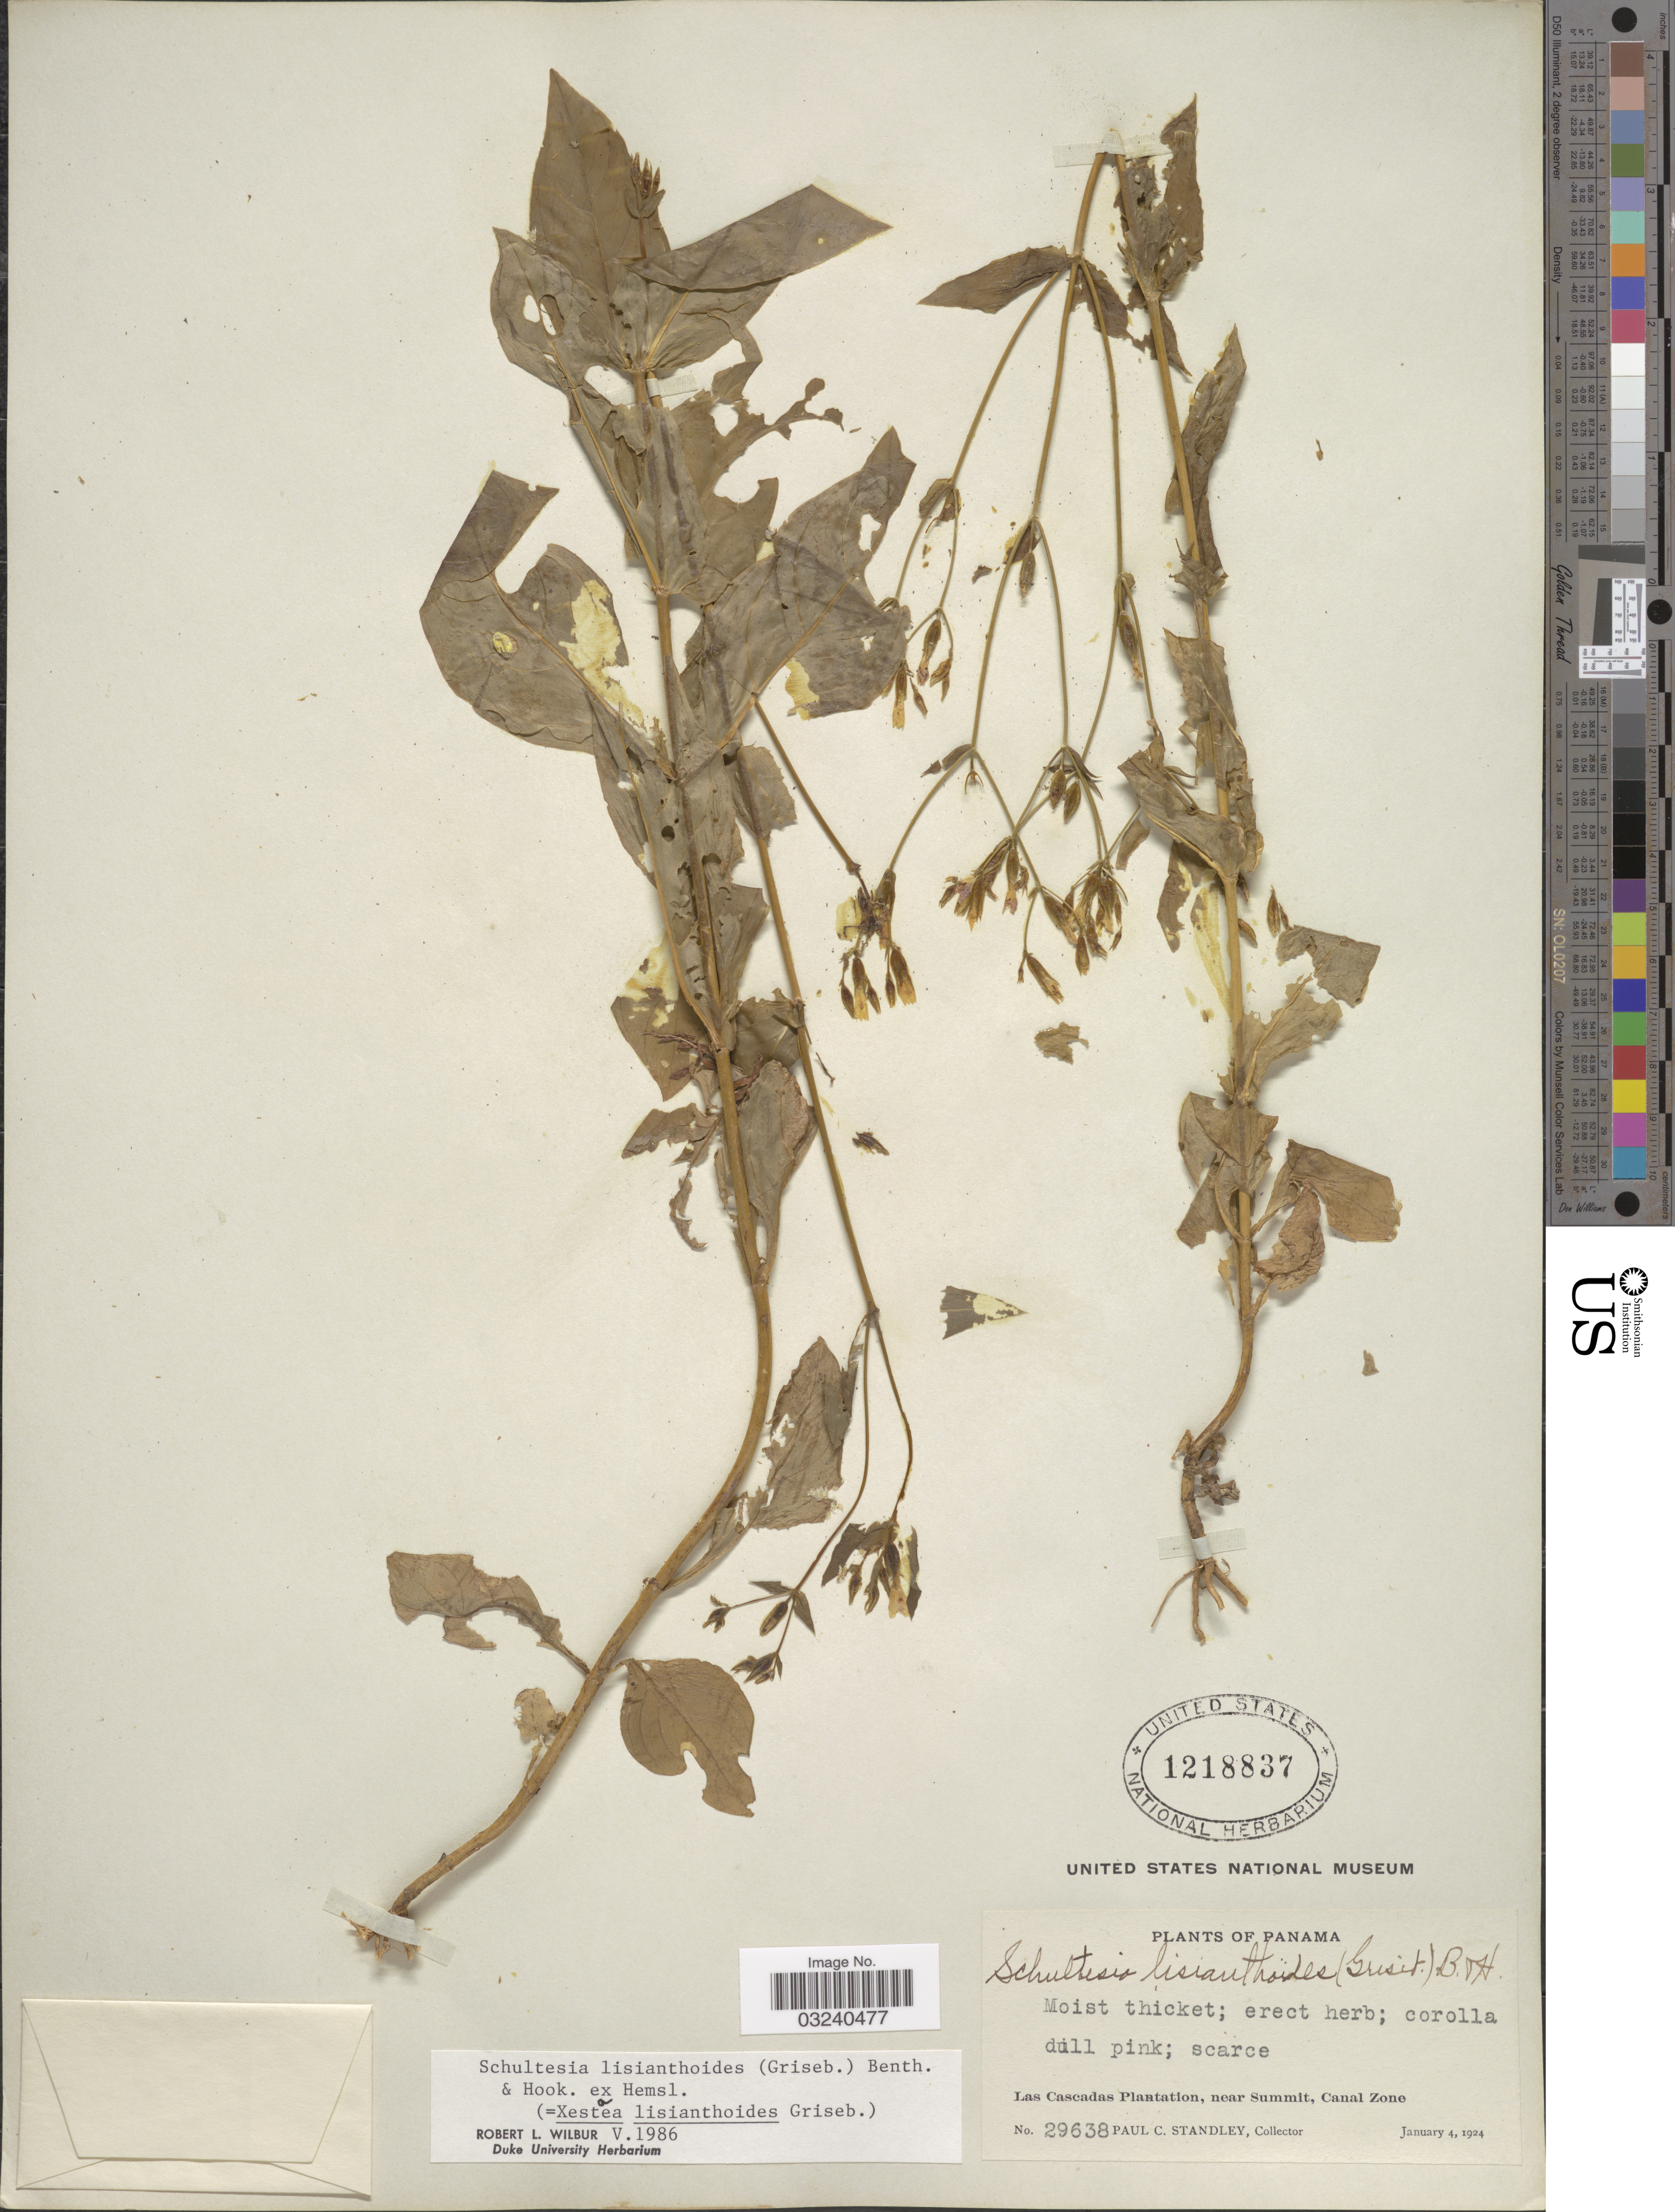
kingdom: Plantae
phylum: Tracheophyta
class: Magnoliopsida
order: Gentianales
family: Gentianaceae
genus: Schultesia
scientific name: Schultesia lisianthoides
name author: (Griseb.) Benth. & Hook. f. ex Hemsl.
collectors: P. C. Standley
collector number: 29638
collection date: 1924-01-04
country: Panama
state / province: Colón / Panamá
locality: Las Cascadas Plantation, near Summit, Canal Zone.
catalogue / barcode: US 1218837